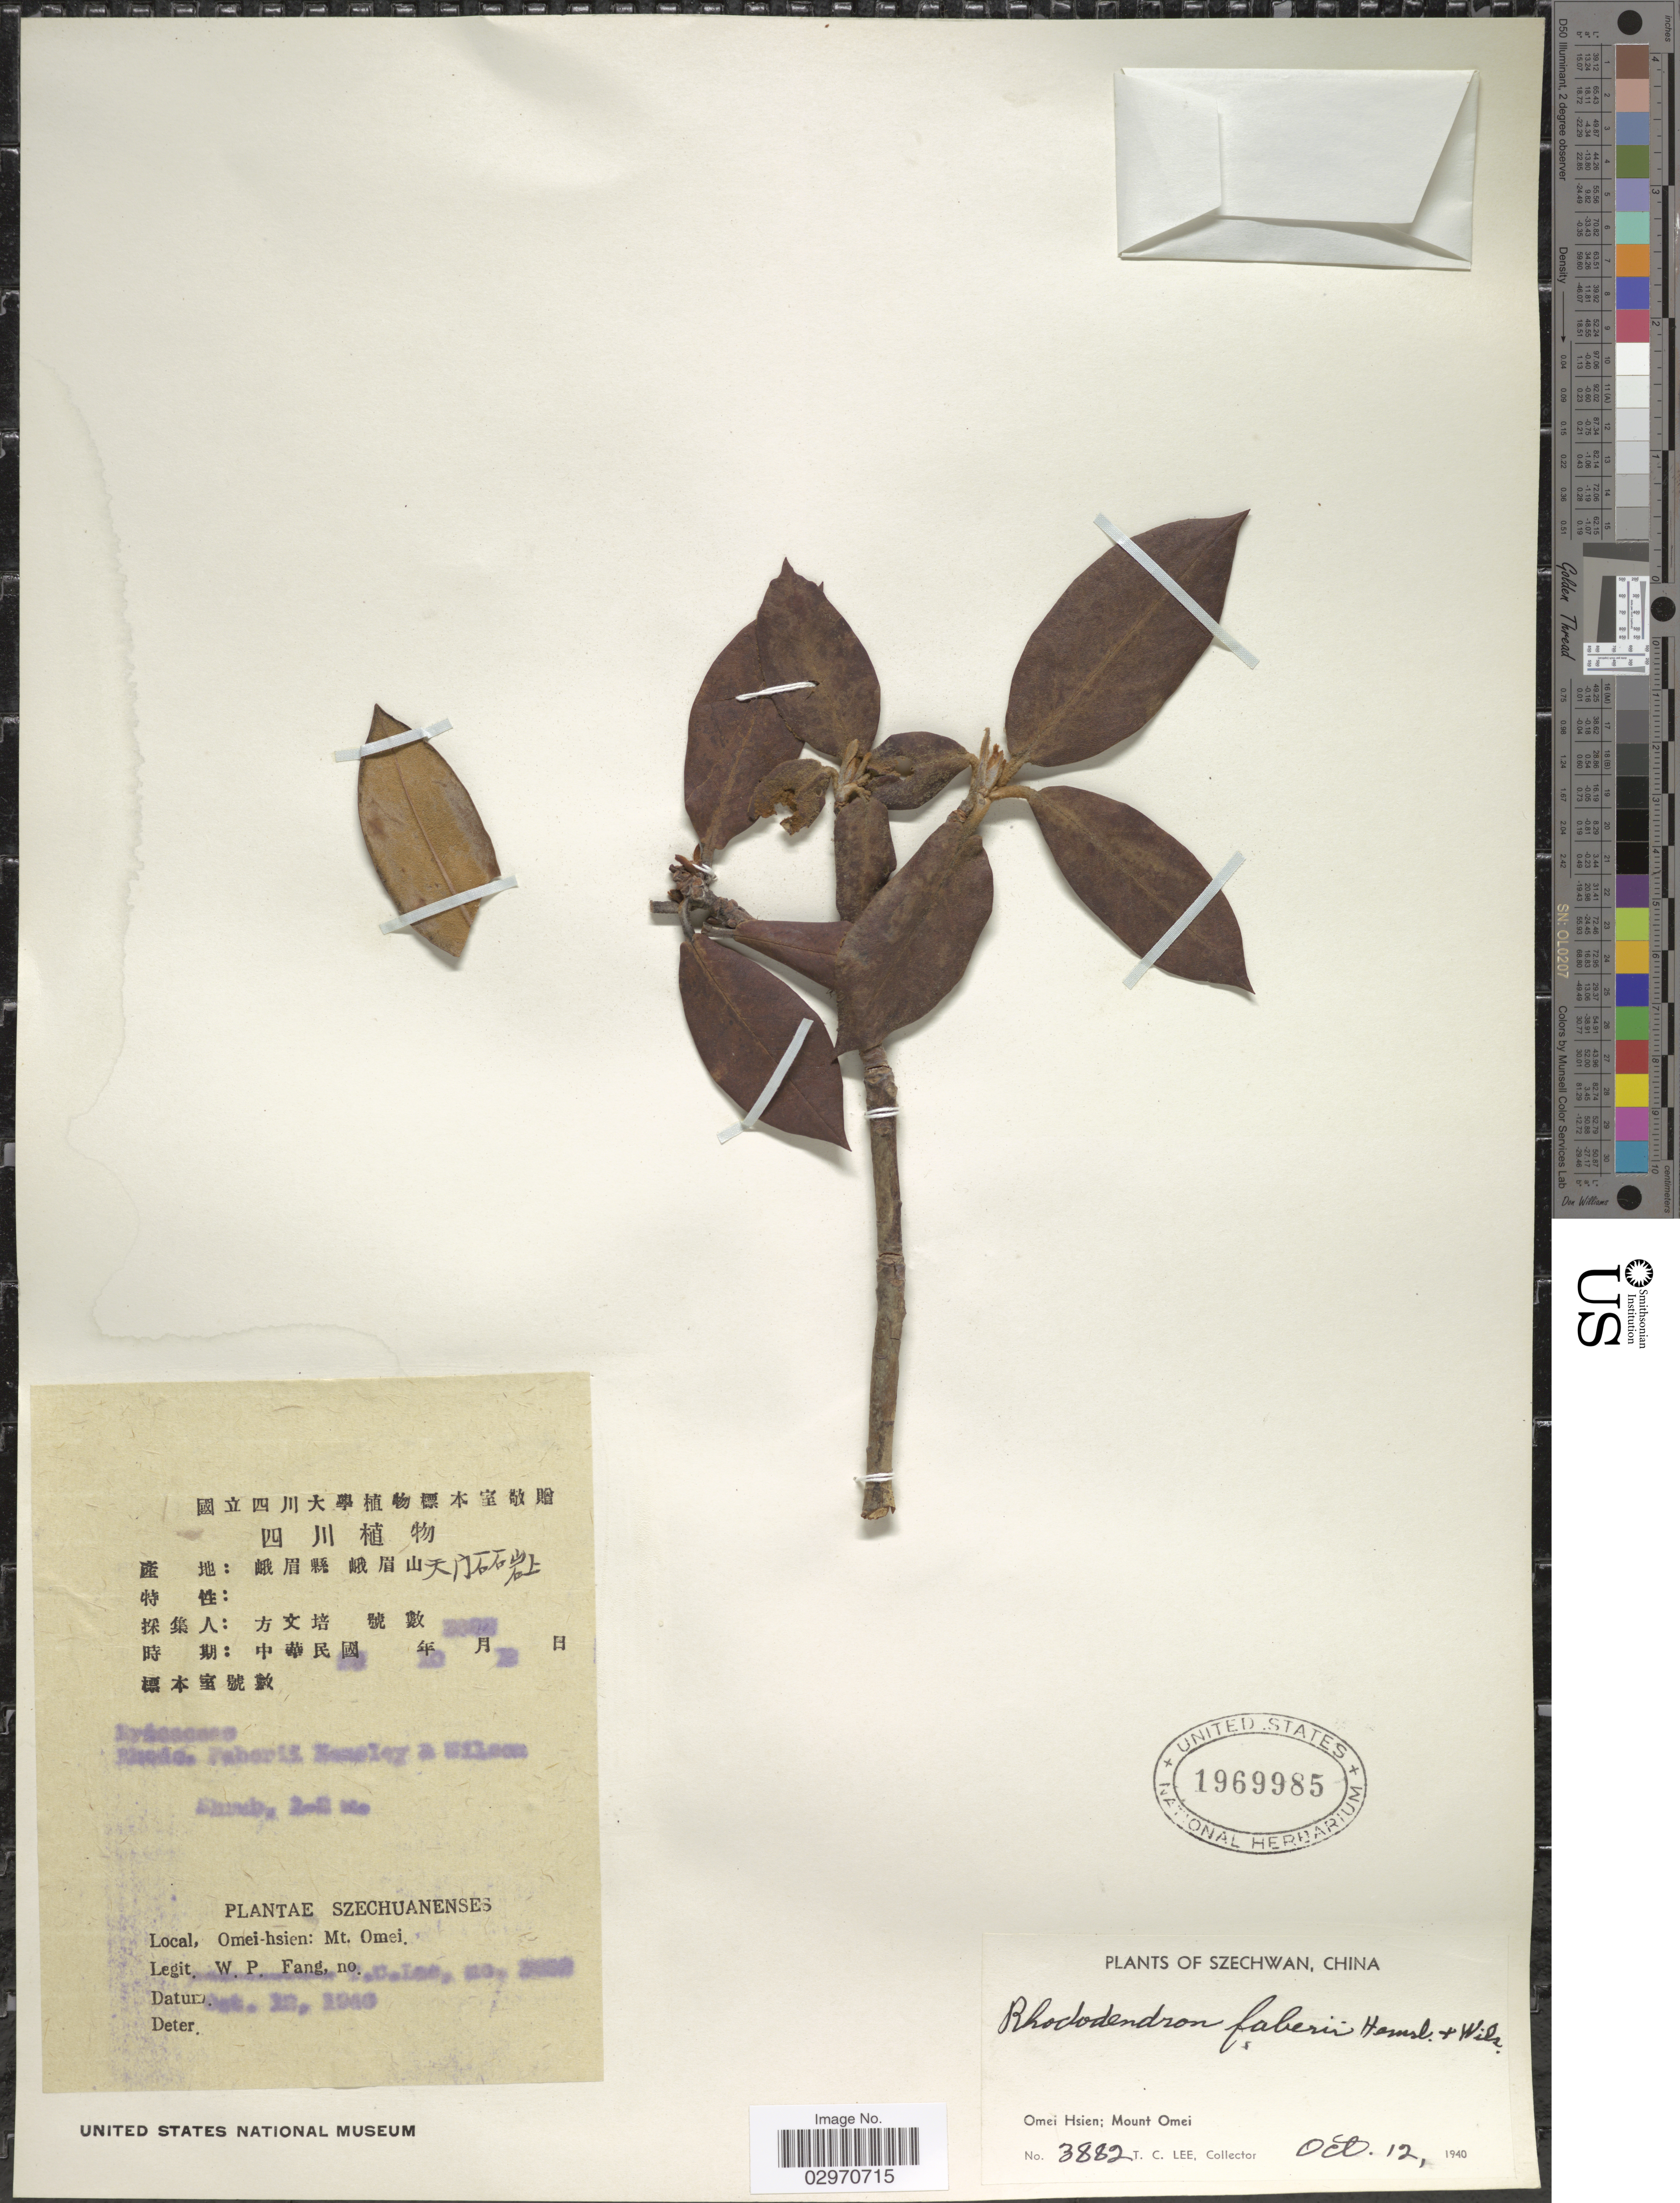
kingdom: Plantae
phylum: Tracheophyta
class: Magnoliopsida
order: Ericales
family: Ericaceae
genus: Rhododendron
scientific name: Rhododendron faberi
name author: Hemsl.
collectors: T. Lee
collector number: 3882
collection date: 1940-10-12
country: China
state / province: Sichuan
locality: Szechwan, Omei Hsien; Mount Omei.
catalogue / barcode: US 1969985